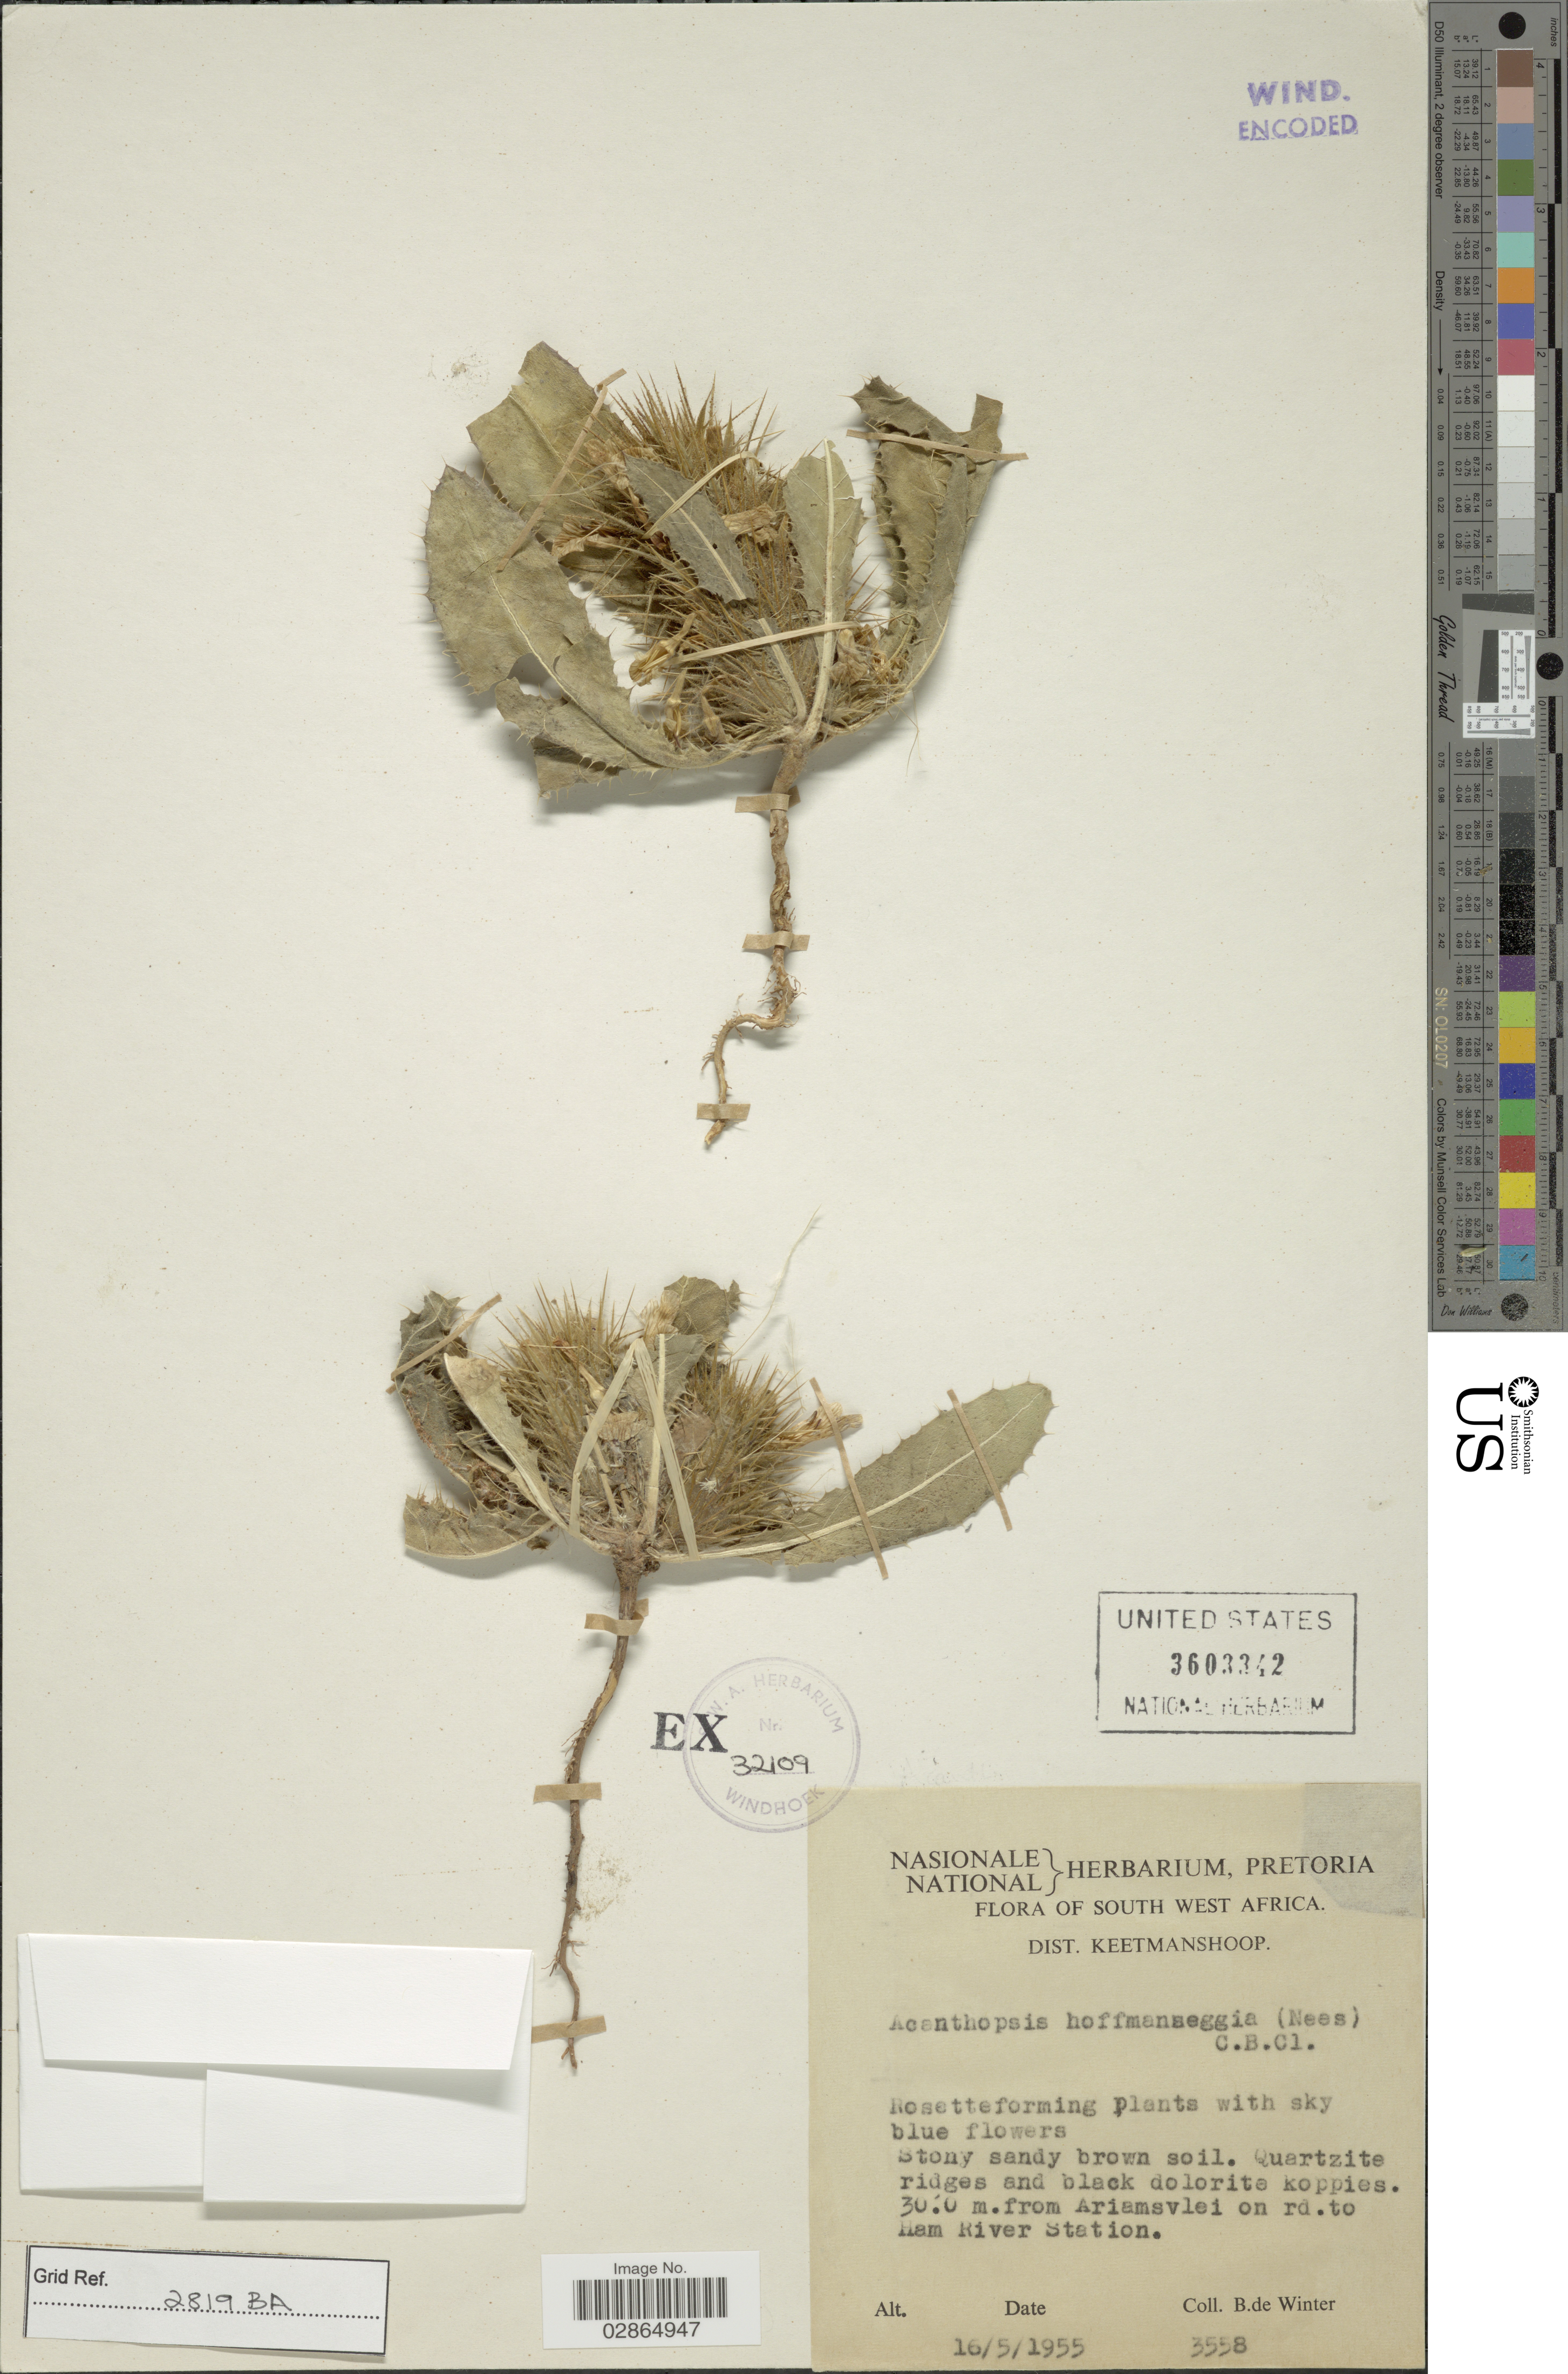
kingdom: Plantae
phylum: Tracheophyta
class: Magnoliopsida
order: Lamiales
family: Acanthaceae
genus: Acanthopsis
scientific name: Acanthopsis hoffmannseggiana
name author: (Nees) C.B. Clarke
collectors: B. de Winter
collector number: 3558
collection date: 1955-05-16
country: Namibia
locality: South West Africa. Dist. Keetmanshoop. 30.0 m.from Ariamsvlei on rd. to Ham River Station.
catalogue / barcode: US 3603342